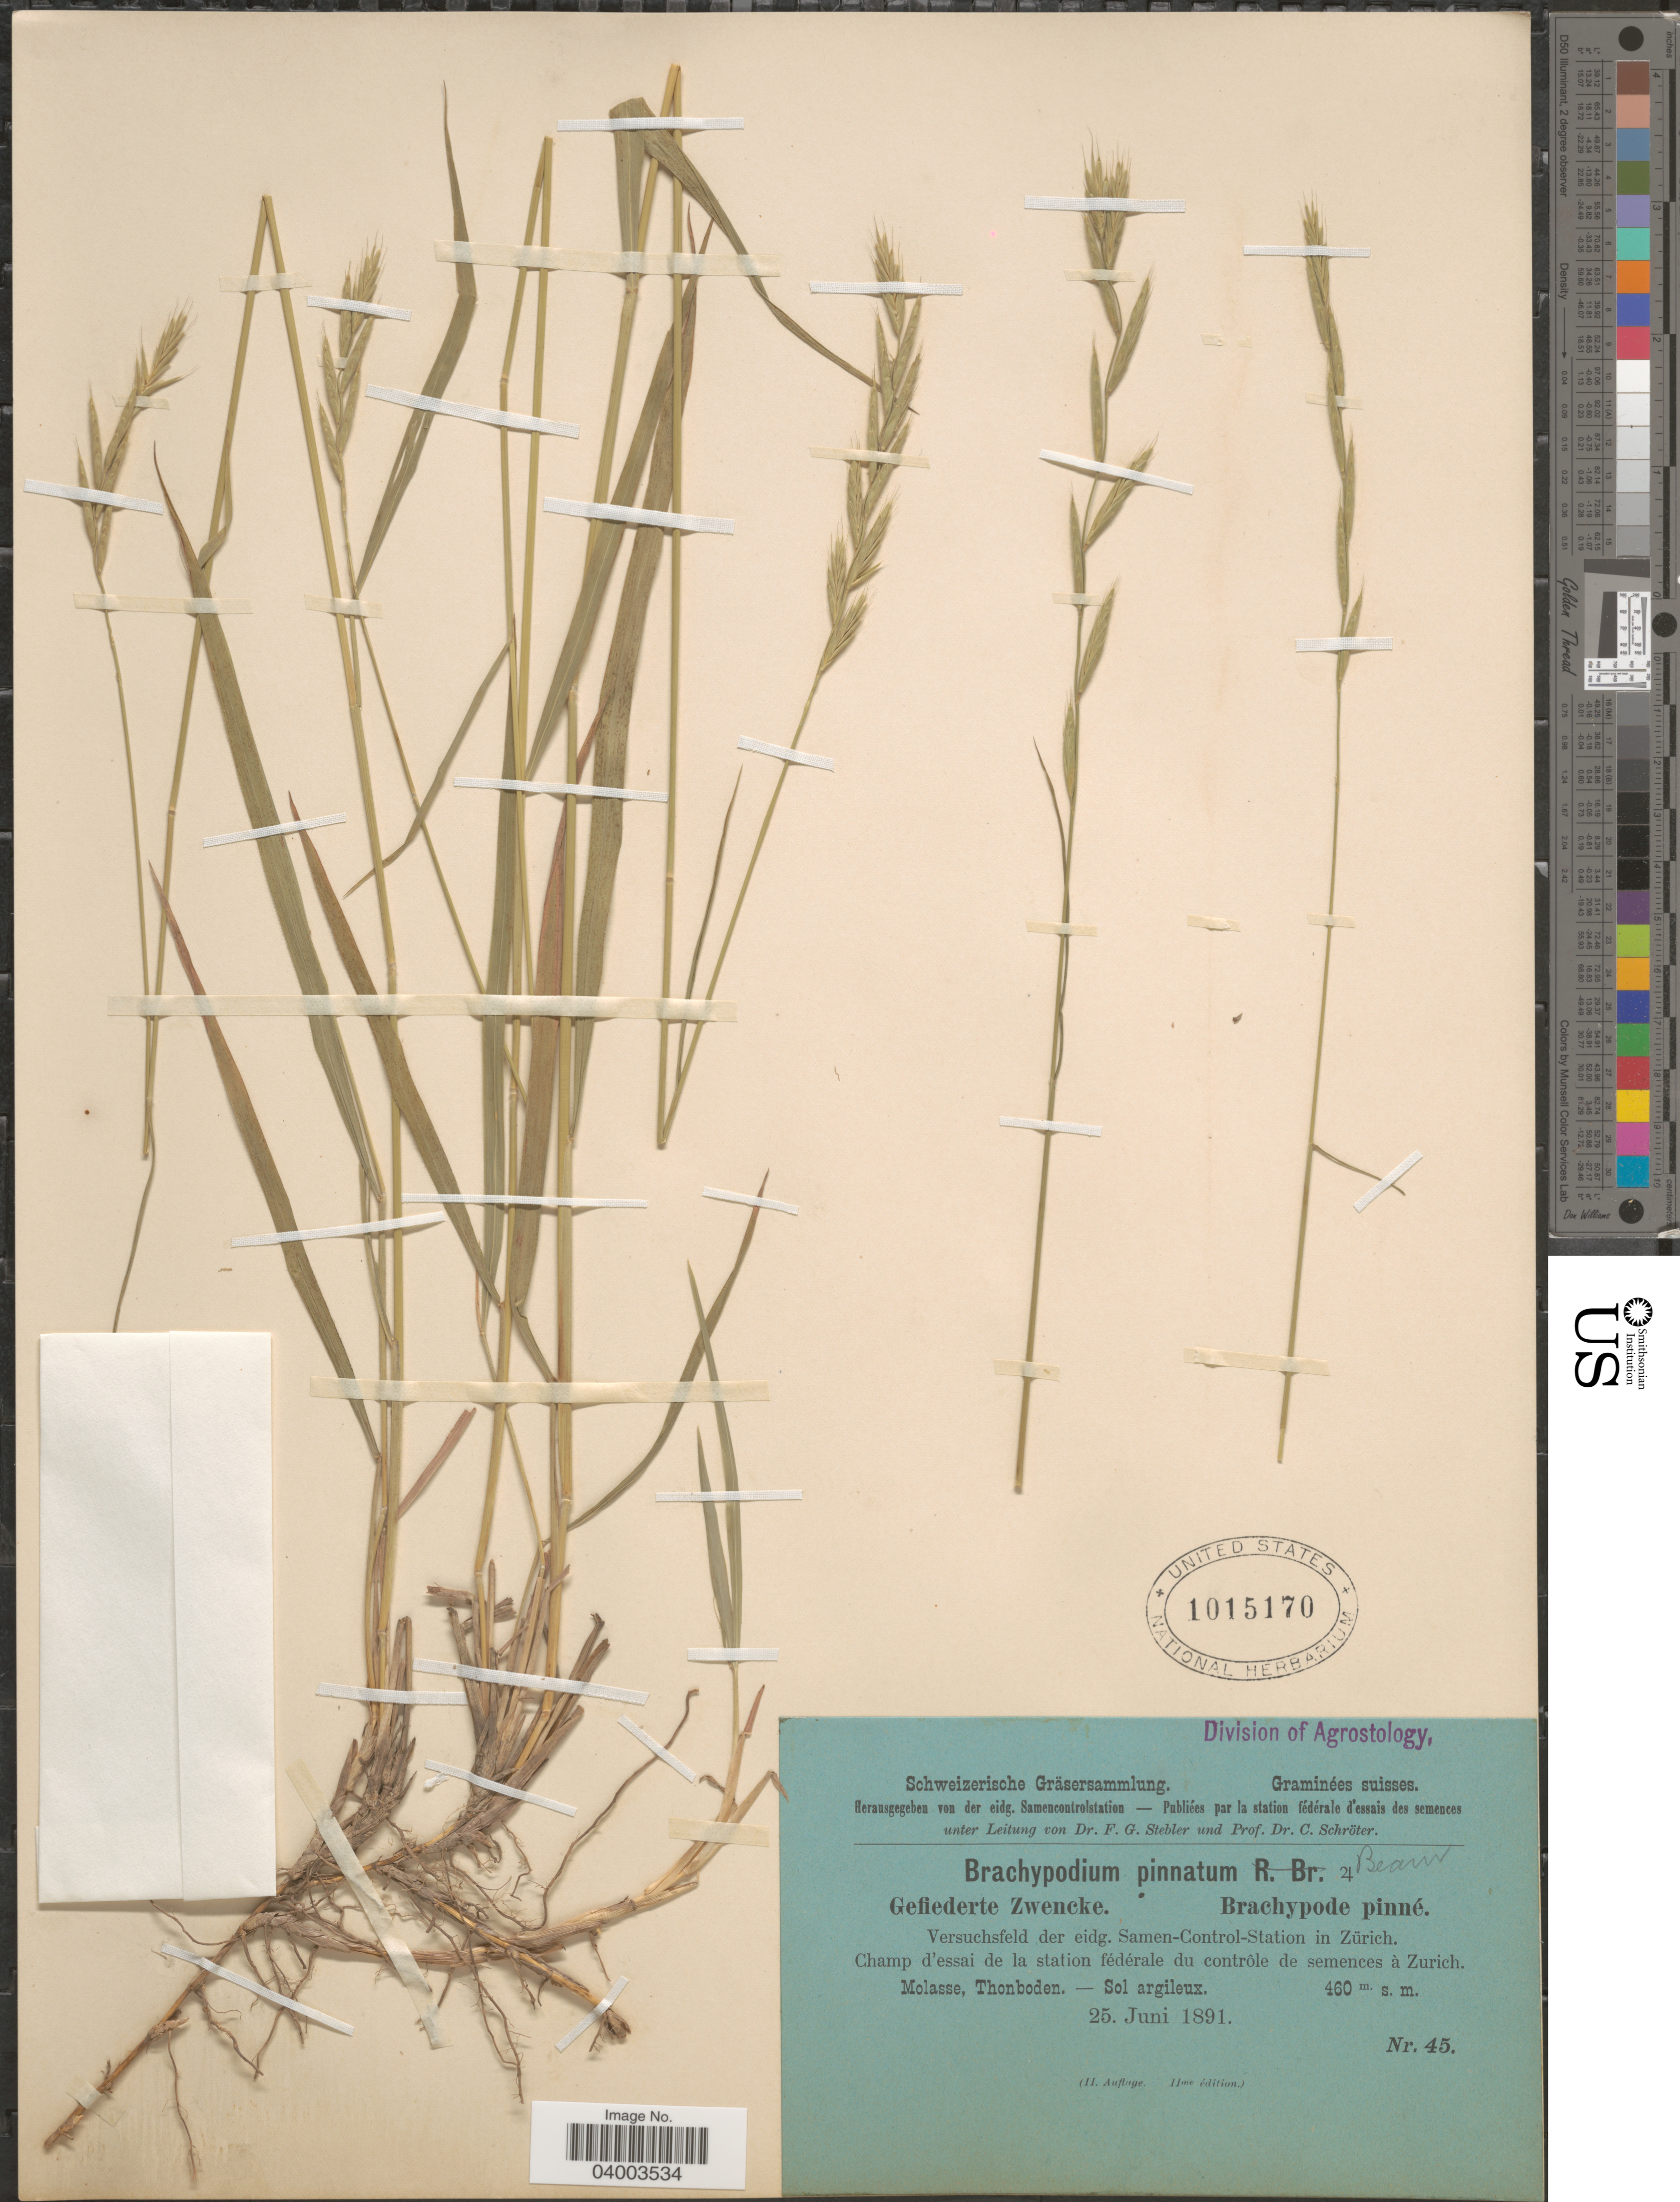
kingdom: Plantae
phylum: Tracheophyta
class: Liliopsida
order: Poales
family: Poaceae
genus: Brachypodium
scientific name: Brachypodium pinnatum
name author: (L.) P. Beauv.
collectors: Stebler, F.G. & Schröter, C.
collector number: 45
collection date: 1891-06-25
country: Switzerland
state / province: Zurich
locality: Versuchsfeld der eidg. Samen-Control-Station in Zürich. Champ d'essai de la station fédérale du contrôle de semences à Zurich. Molasse, Thonboden.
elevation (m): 460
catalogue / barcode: US 1015170